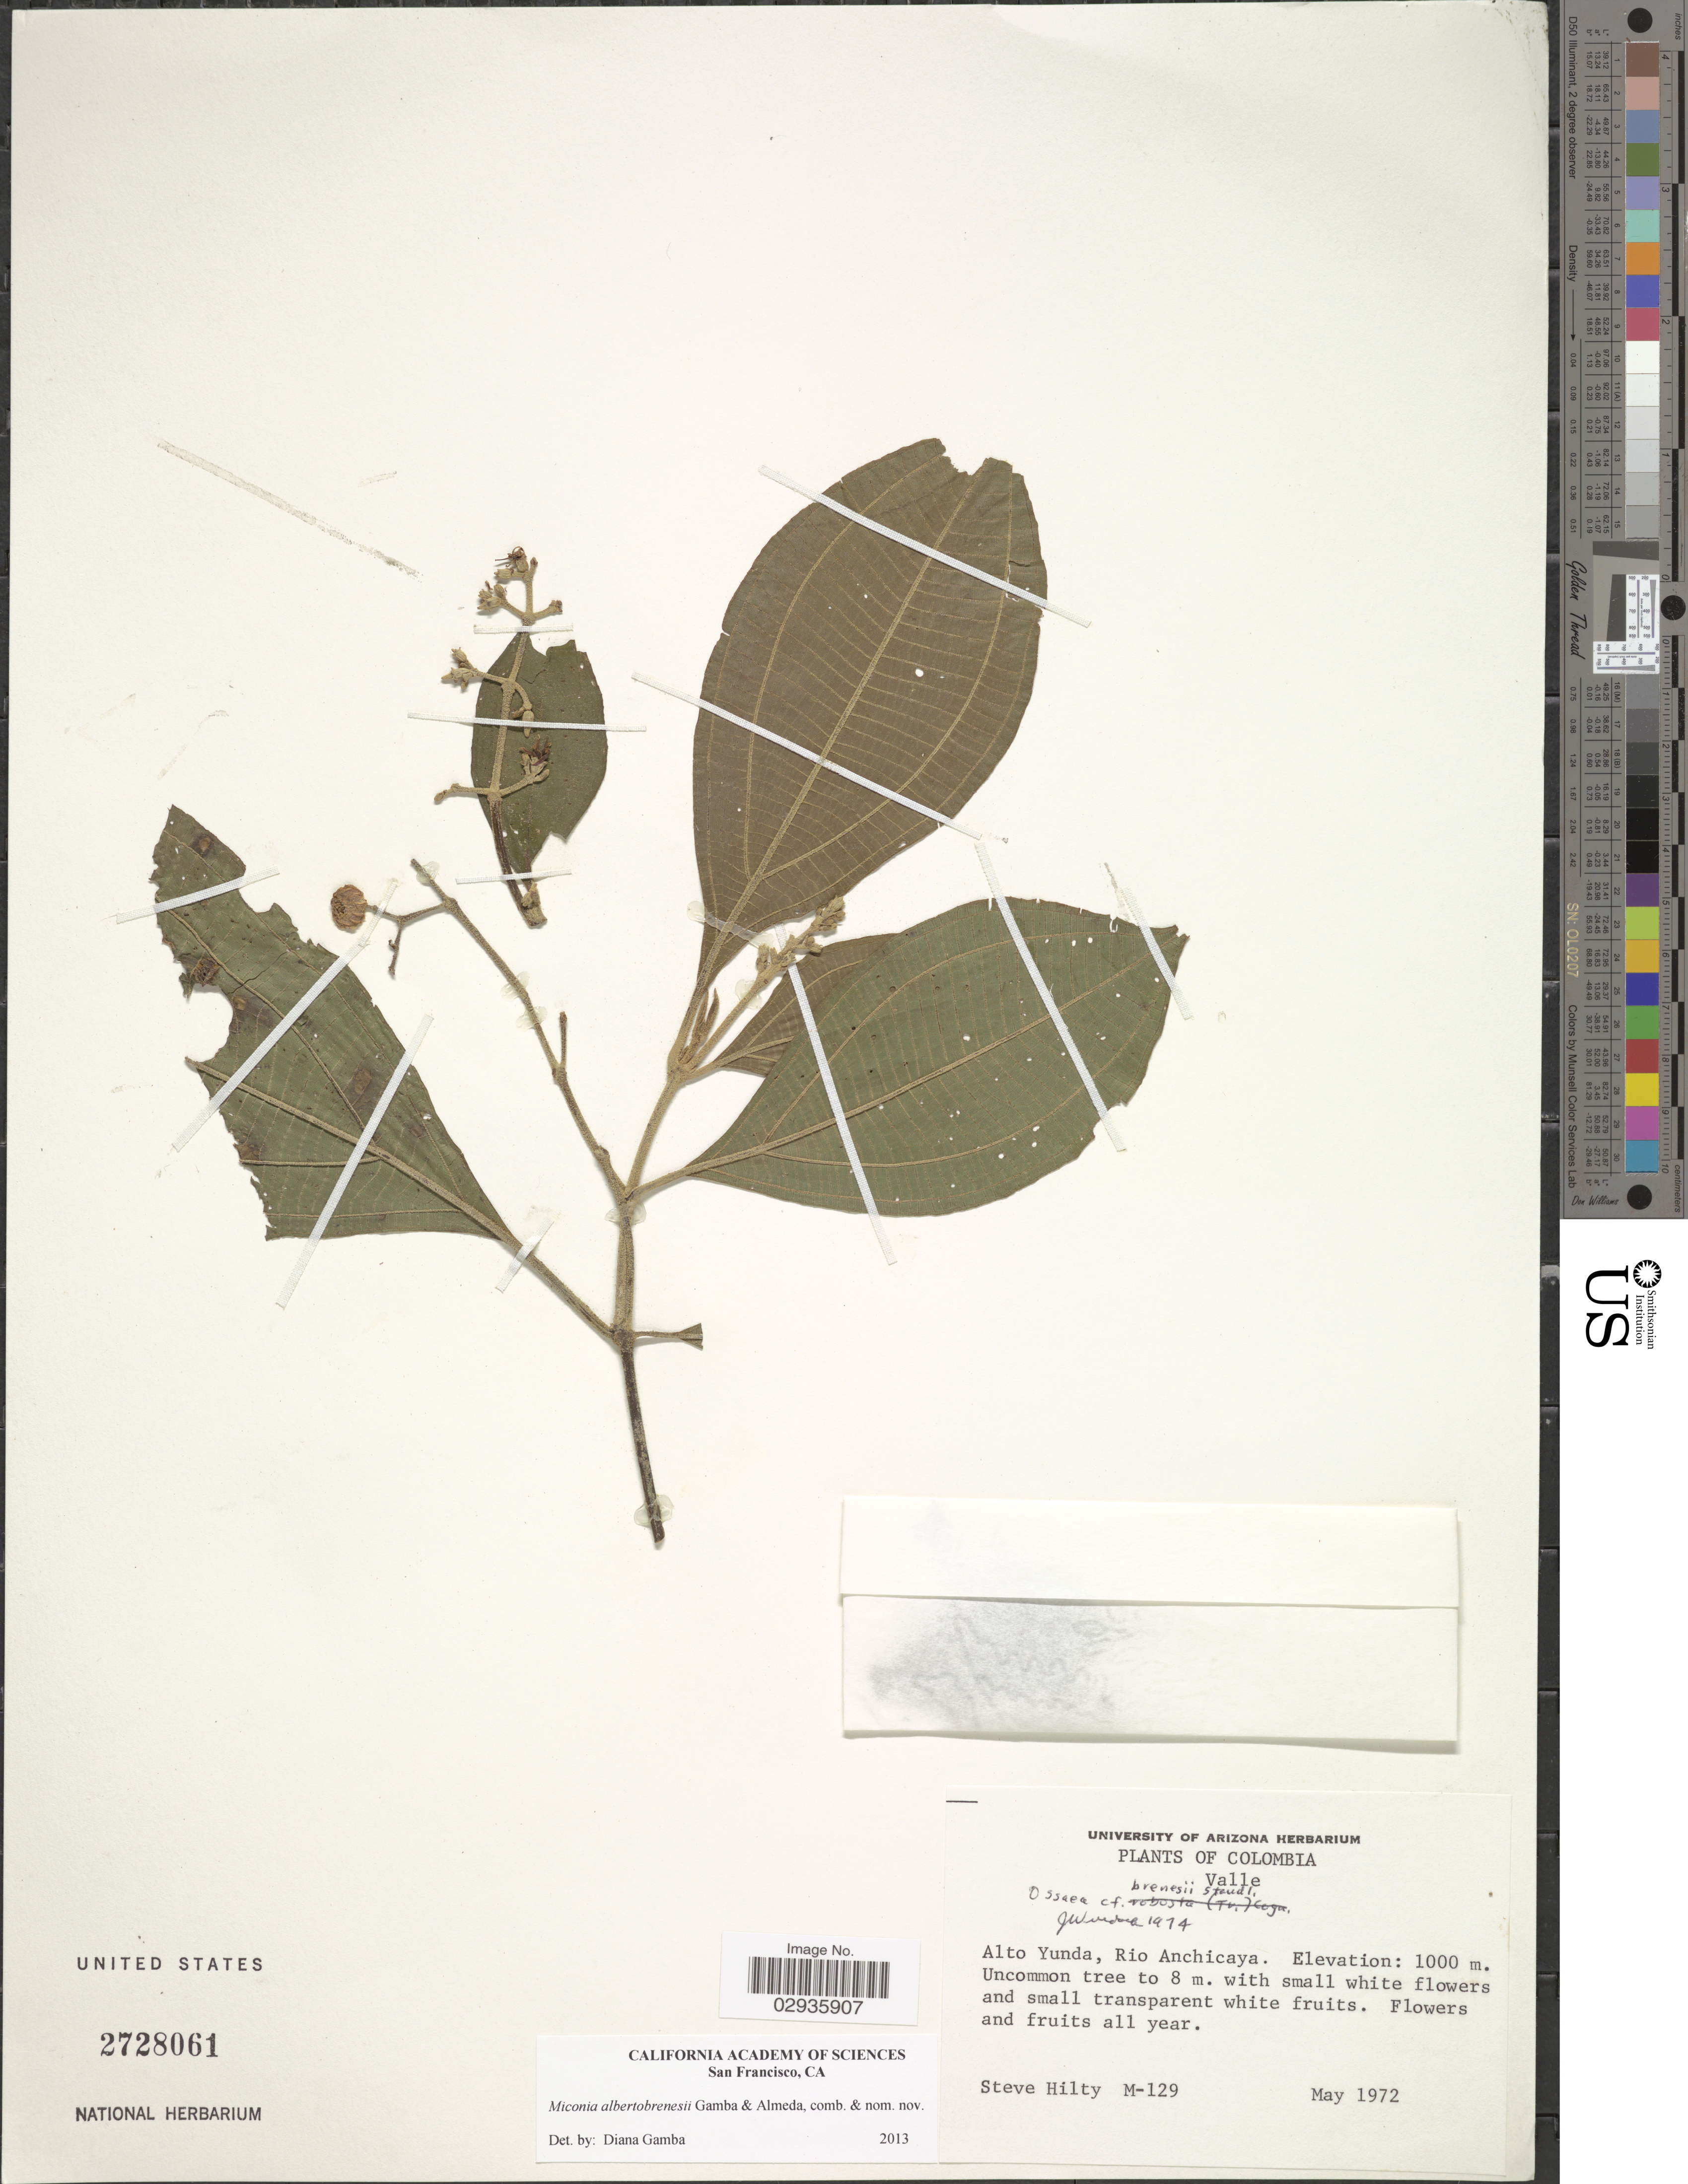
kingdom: Plantae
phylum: Tracheophyta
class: Magnoliopsida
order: Myrtales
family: Melastomataceae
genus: Miconia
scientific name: Miconia albertobrenesii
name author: Gamba & Almeda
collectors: S. Hilty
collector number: M-129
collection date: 1972-05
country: Colombia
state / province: Valle del Cauca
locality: Valle, Alto Yunda, Rio Anchicaya.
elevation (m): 1000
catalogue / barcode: US 2728061